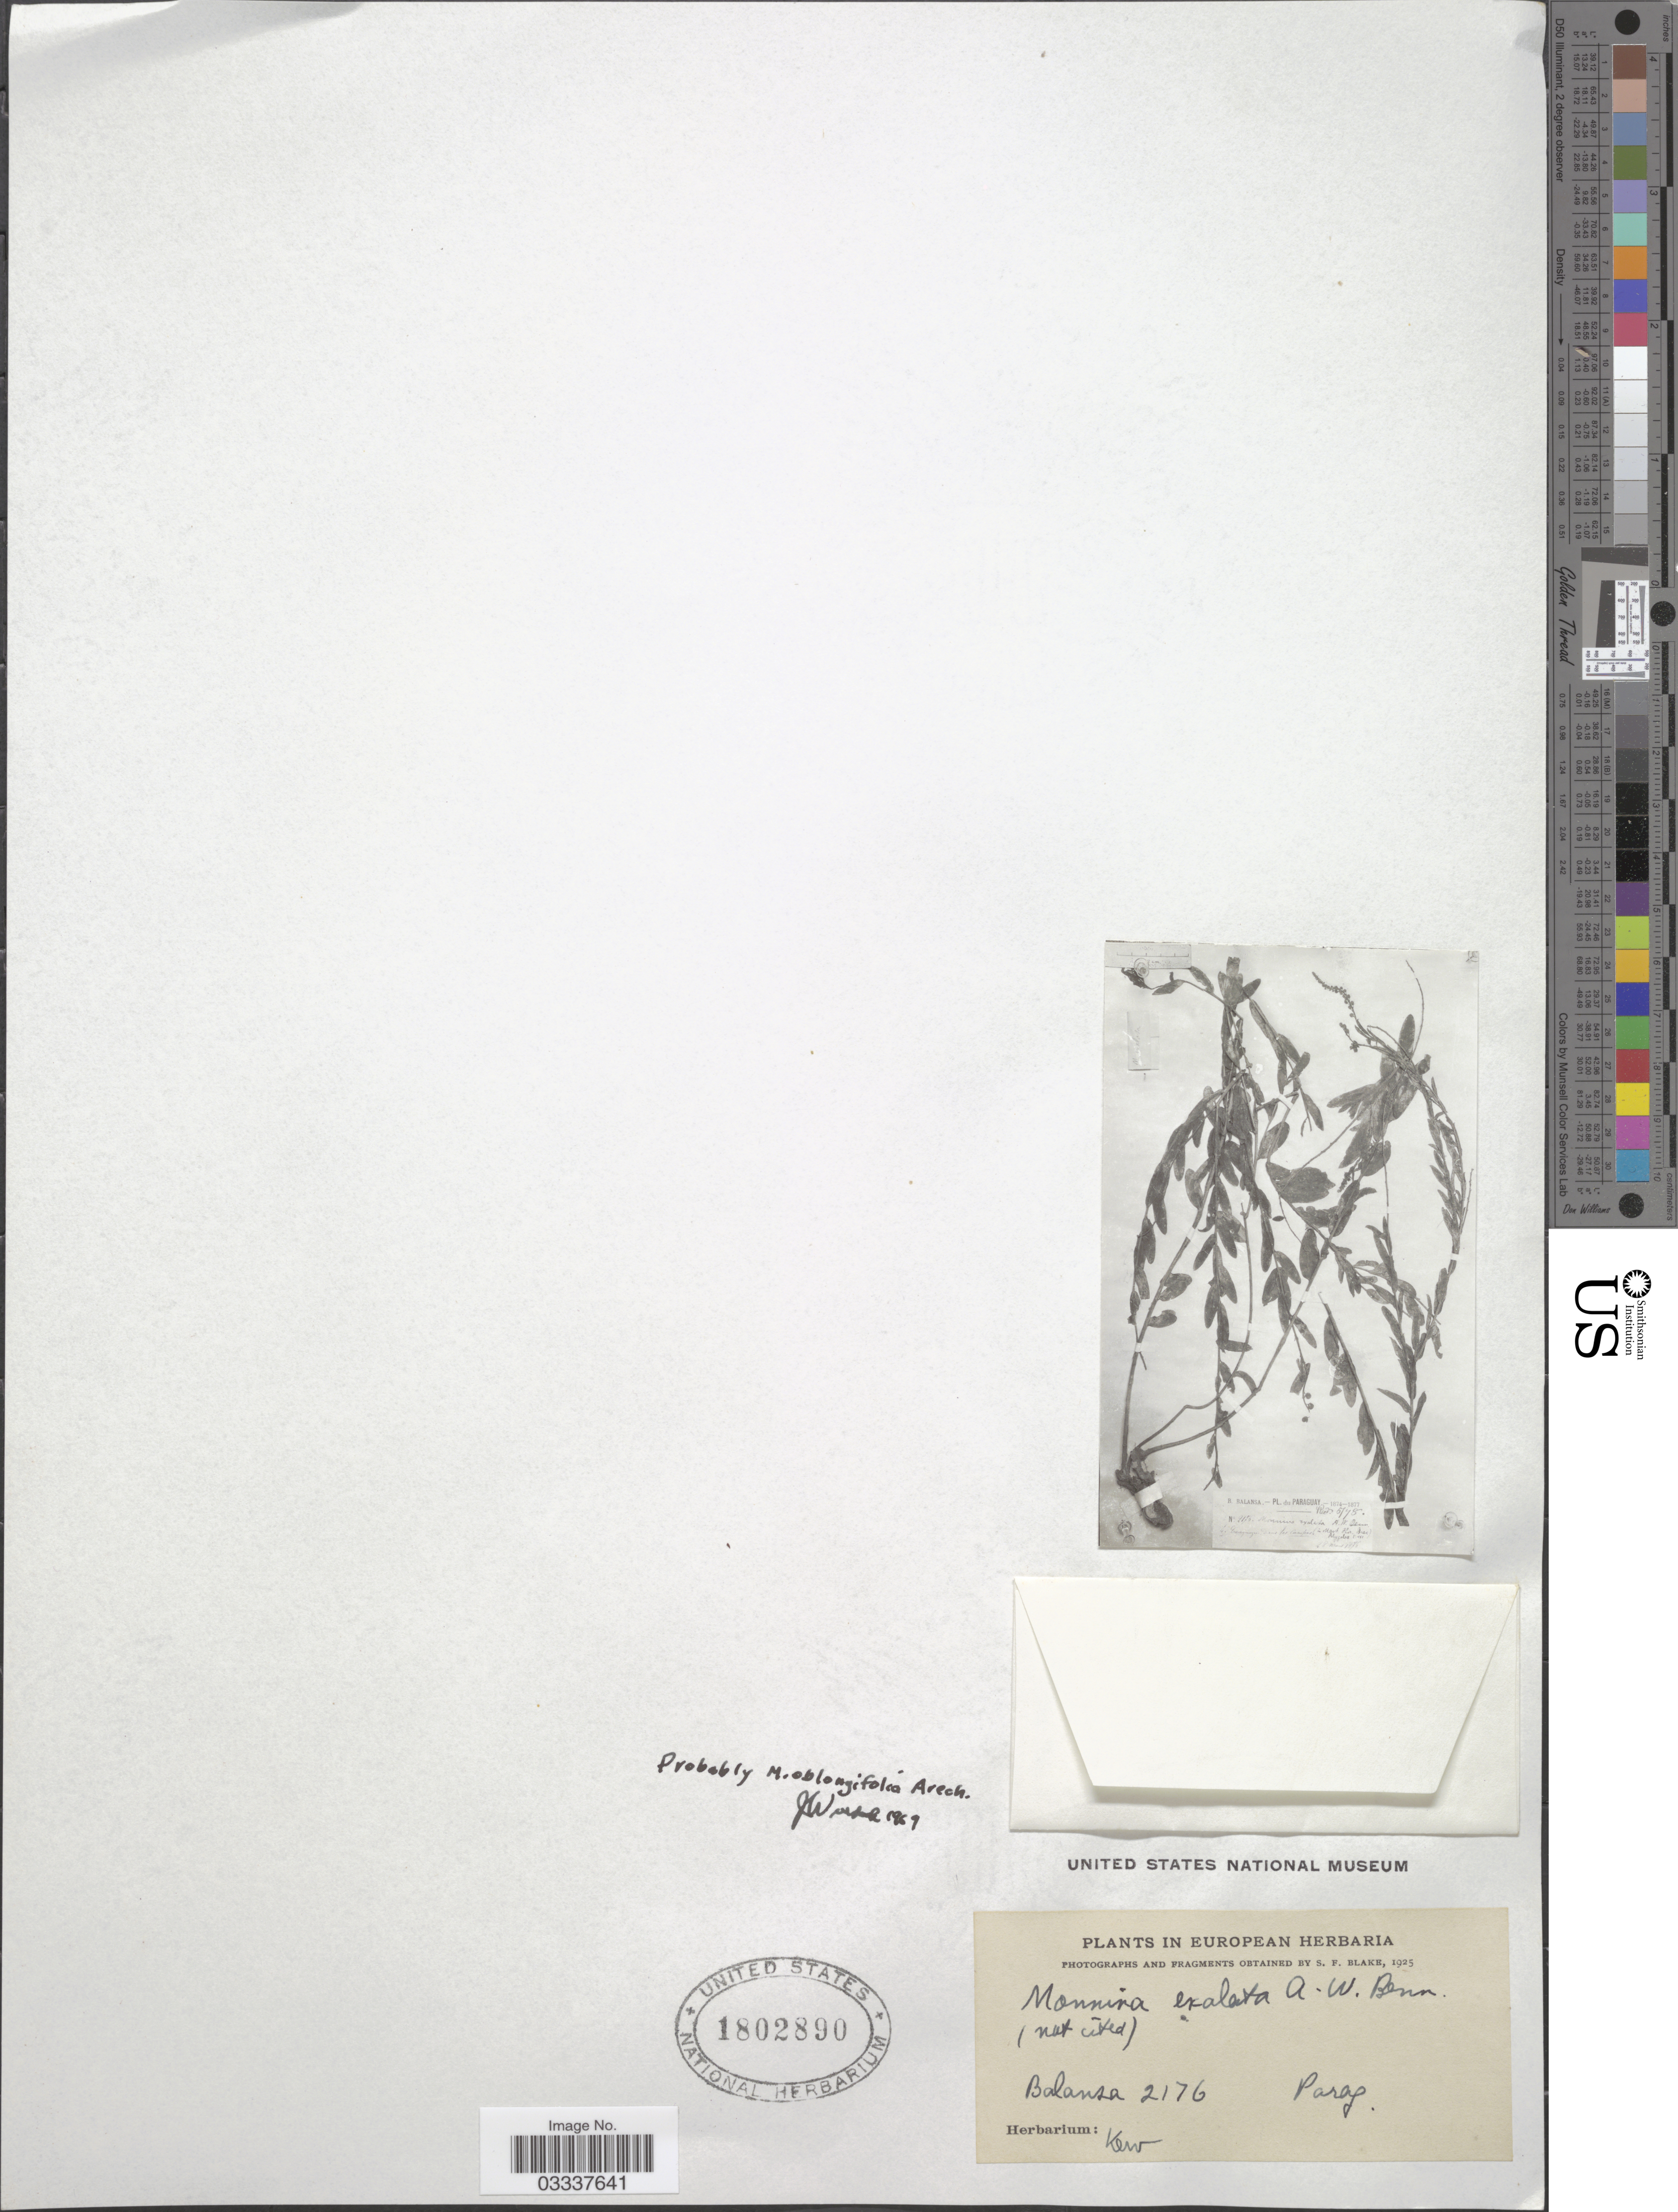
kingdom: Plantae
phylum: Tracheophyta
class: Magnoliopsida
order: Fabales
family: Polygalaceae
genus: Monnina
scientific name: Monnina oblongifolia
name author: Arechav.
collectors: B. Balansa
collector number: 2176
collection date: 1878-05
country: Paraguay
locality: Caaguazú, dans les Campas.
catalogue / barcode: US 1802890